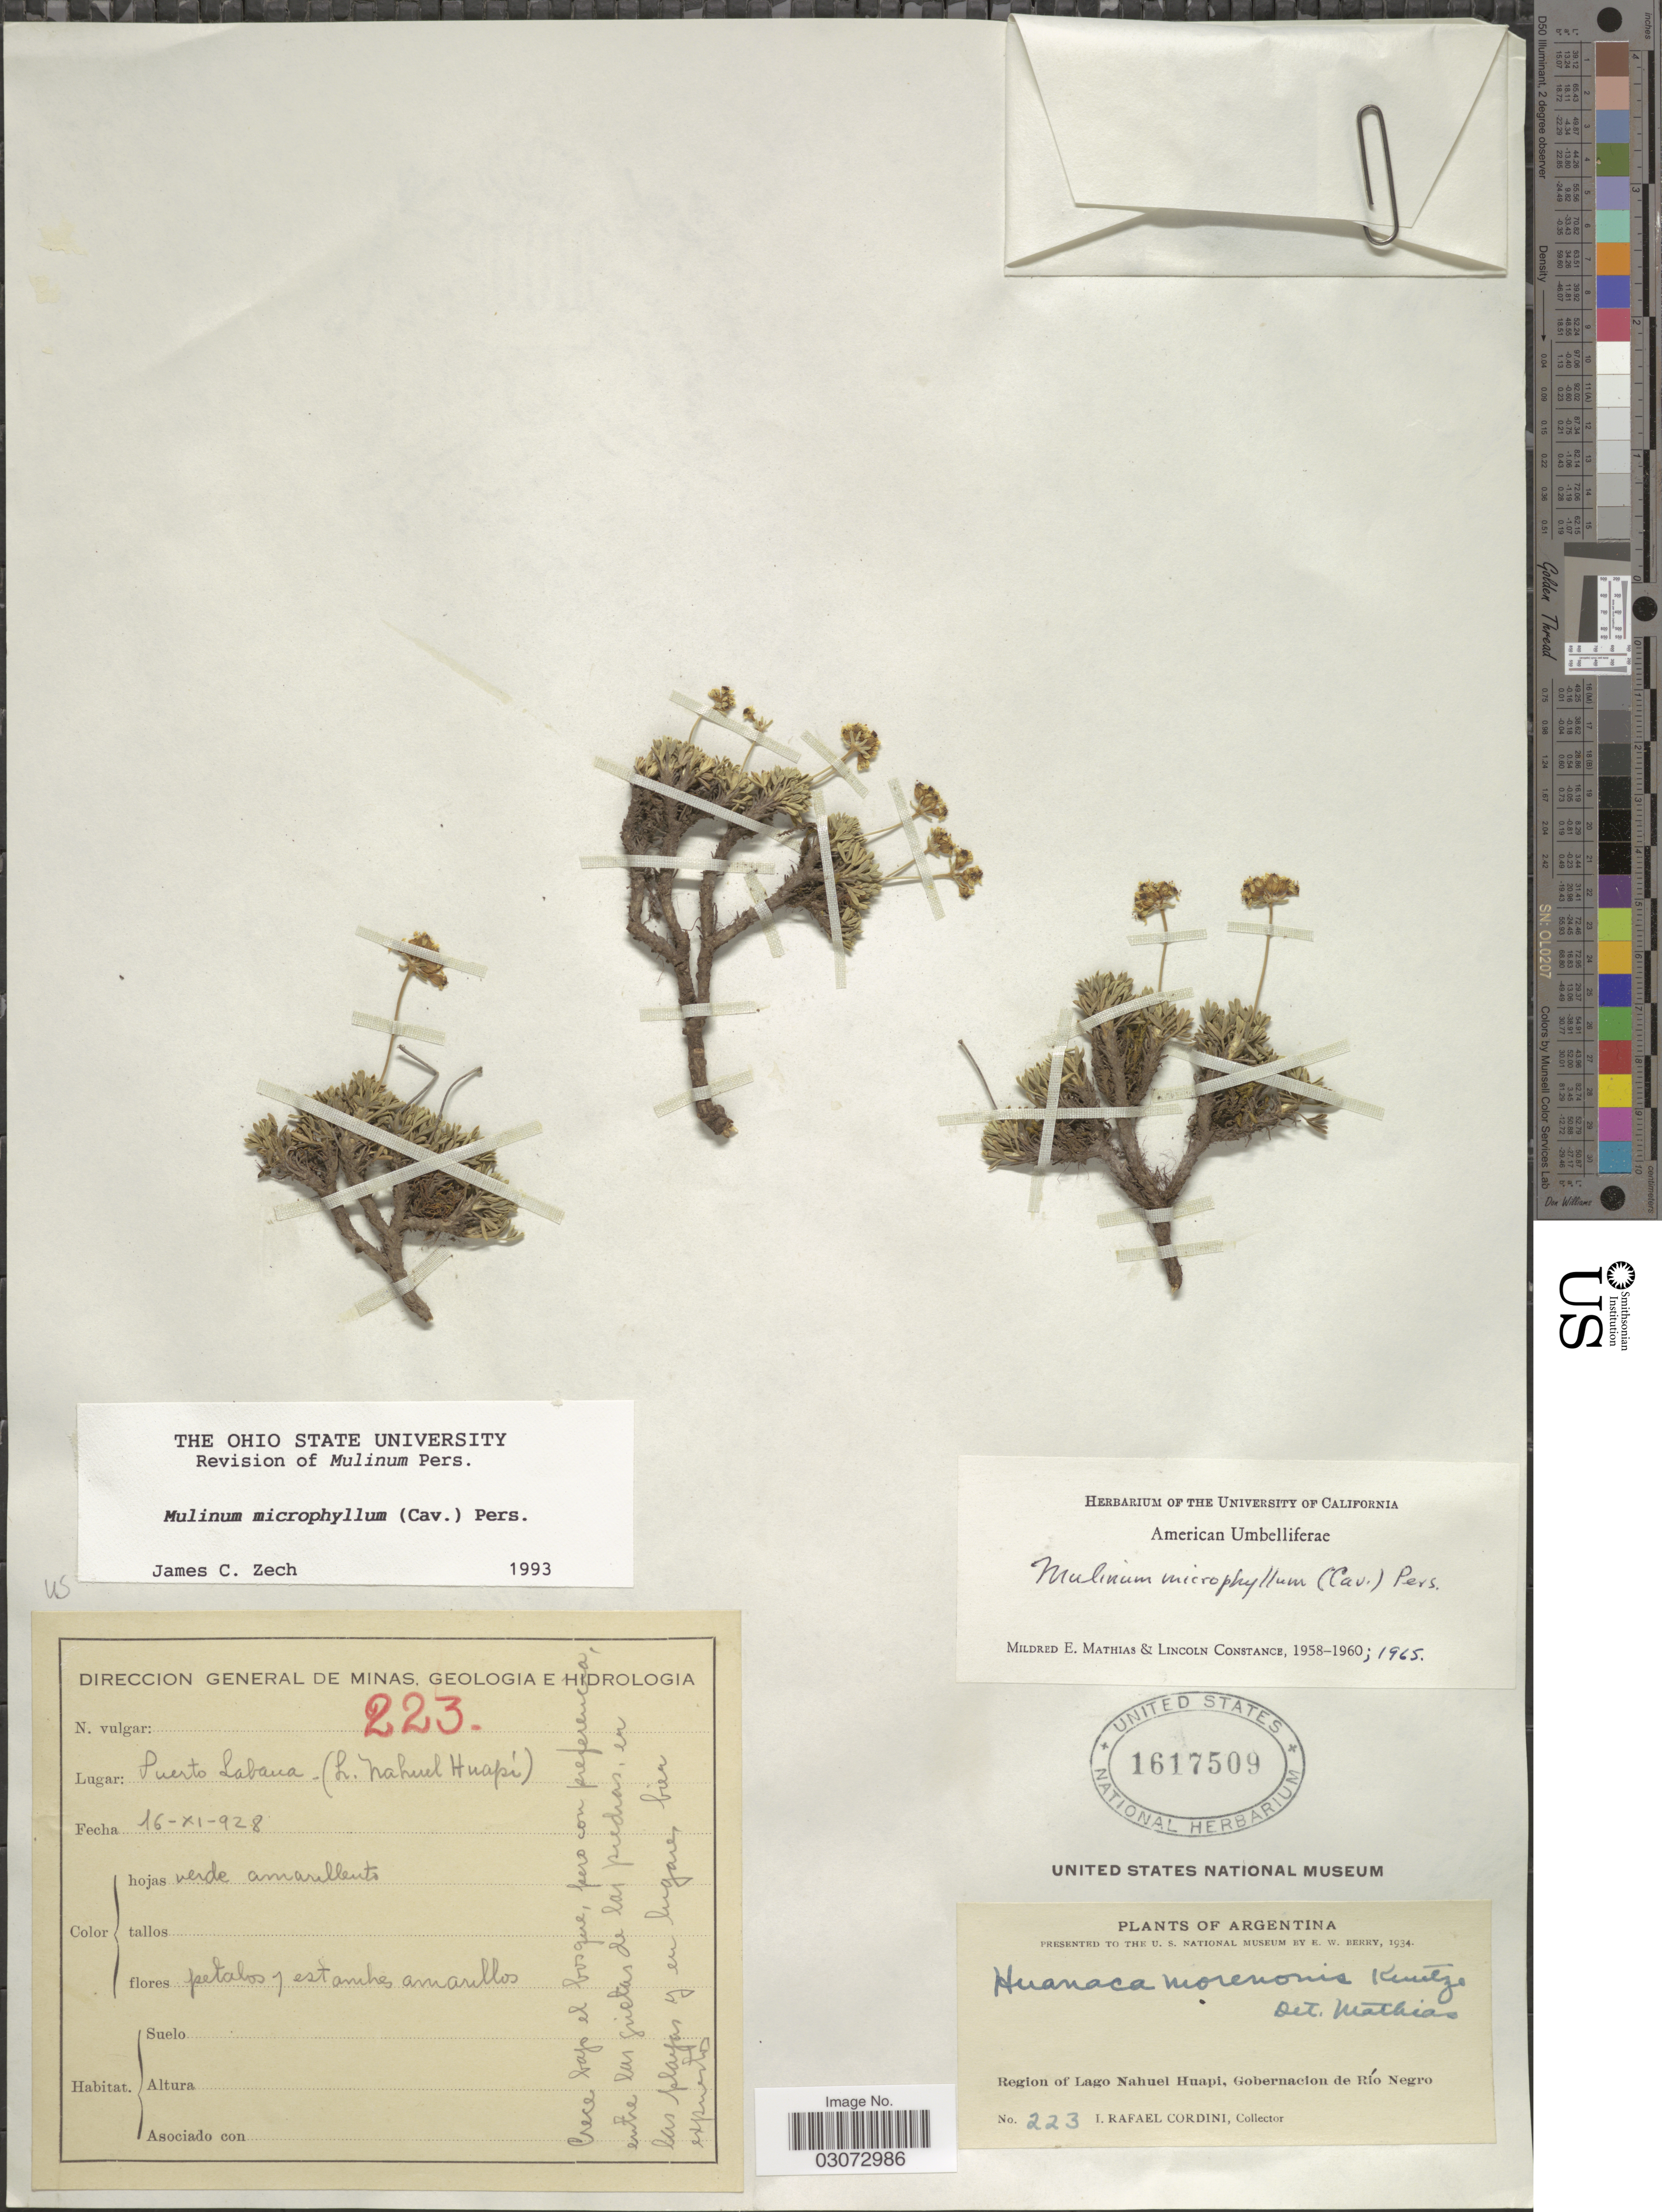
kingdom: Plantae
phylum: Tracheophyta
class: Magnoliopsida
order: Apiales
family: Apiaceae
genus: Mulinum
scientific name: Mulinum microphyllum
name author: Pers.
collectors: I. Cordini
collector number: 223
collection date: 1928-11-16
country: Argentina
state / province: Rio Negro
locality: Region of Lago Nahuel Huapi, Gobernacion de Río Negro. Puerto Labana. (L. Nahuel Huapí).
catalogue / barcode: US 1617509